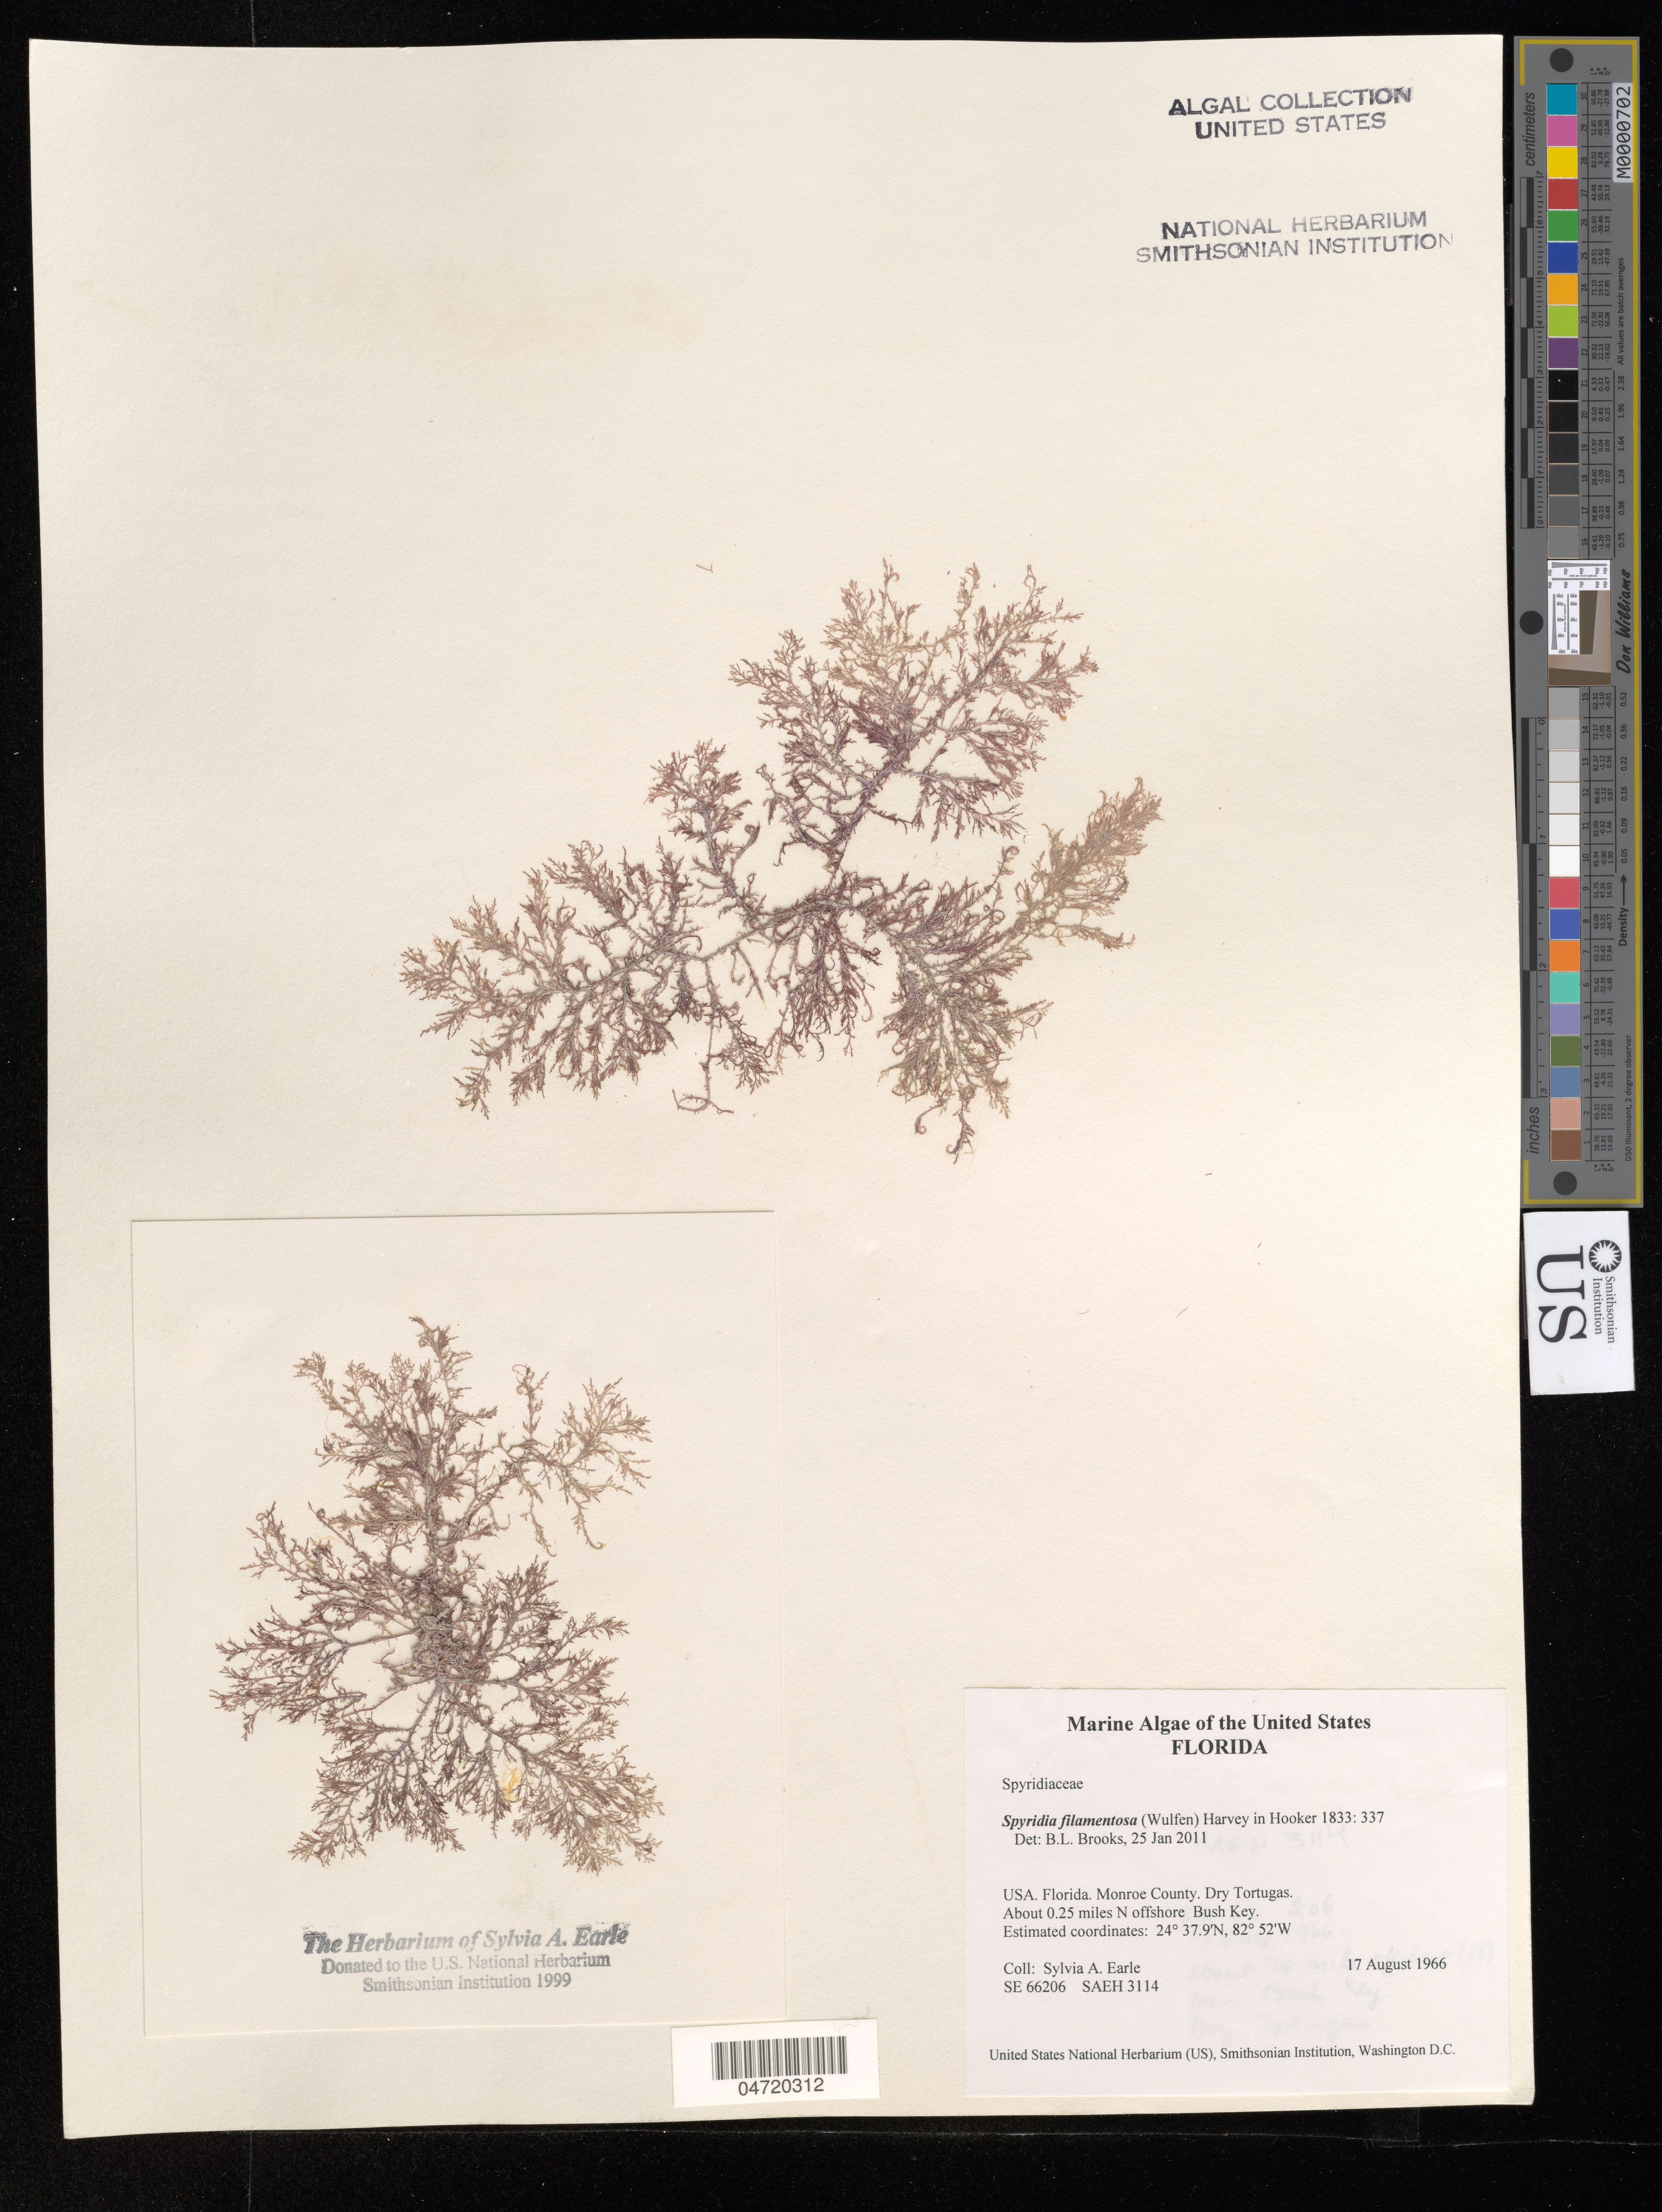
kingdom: Plantae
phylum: Rhodophyta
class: Florideophyceae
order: Ceramiales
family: Spyridiaceae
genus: Spyridia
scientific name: Spyridia filamentosa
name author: (Wulfen) Harv.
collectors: S. A. Earle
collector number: SE66206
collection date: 1966-08-17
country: United States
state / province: Florida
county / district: Monroe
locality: Monroe County. Dry Tortugas. About 0.25 miles N offshore Bush Key.